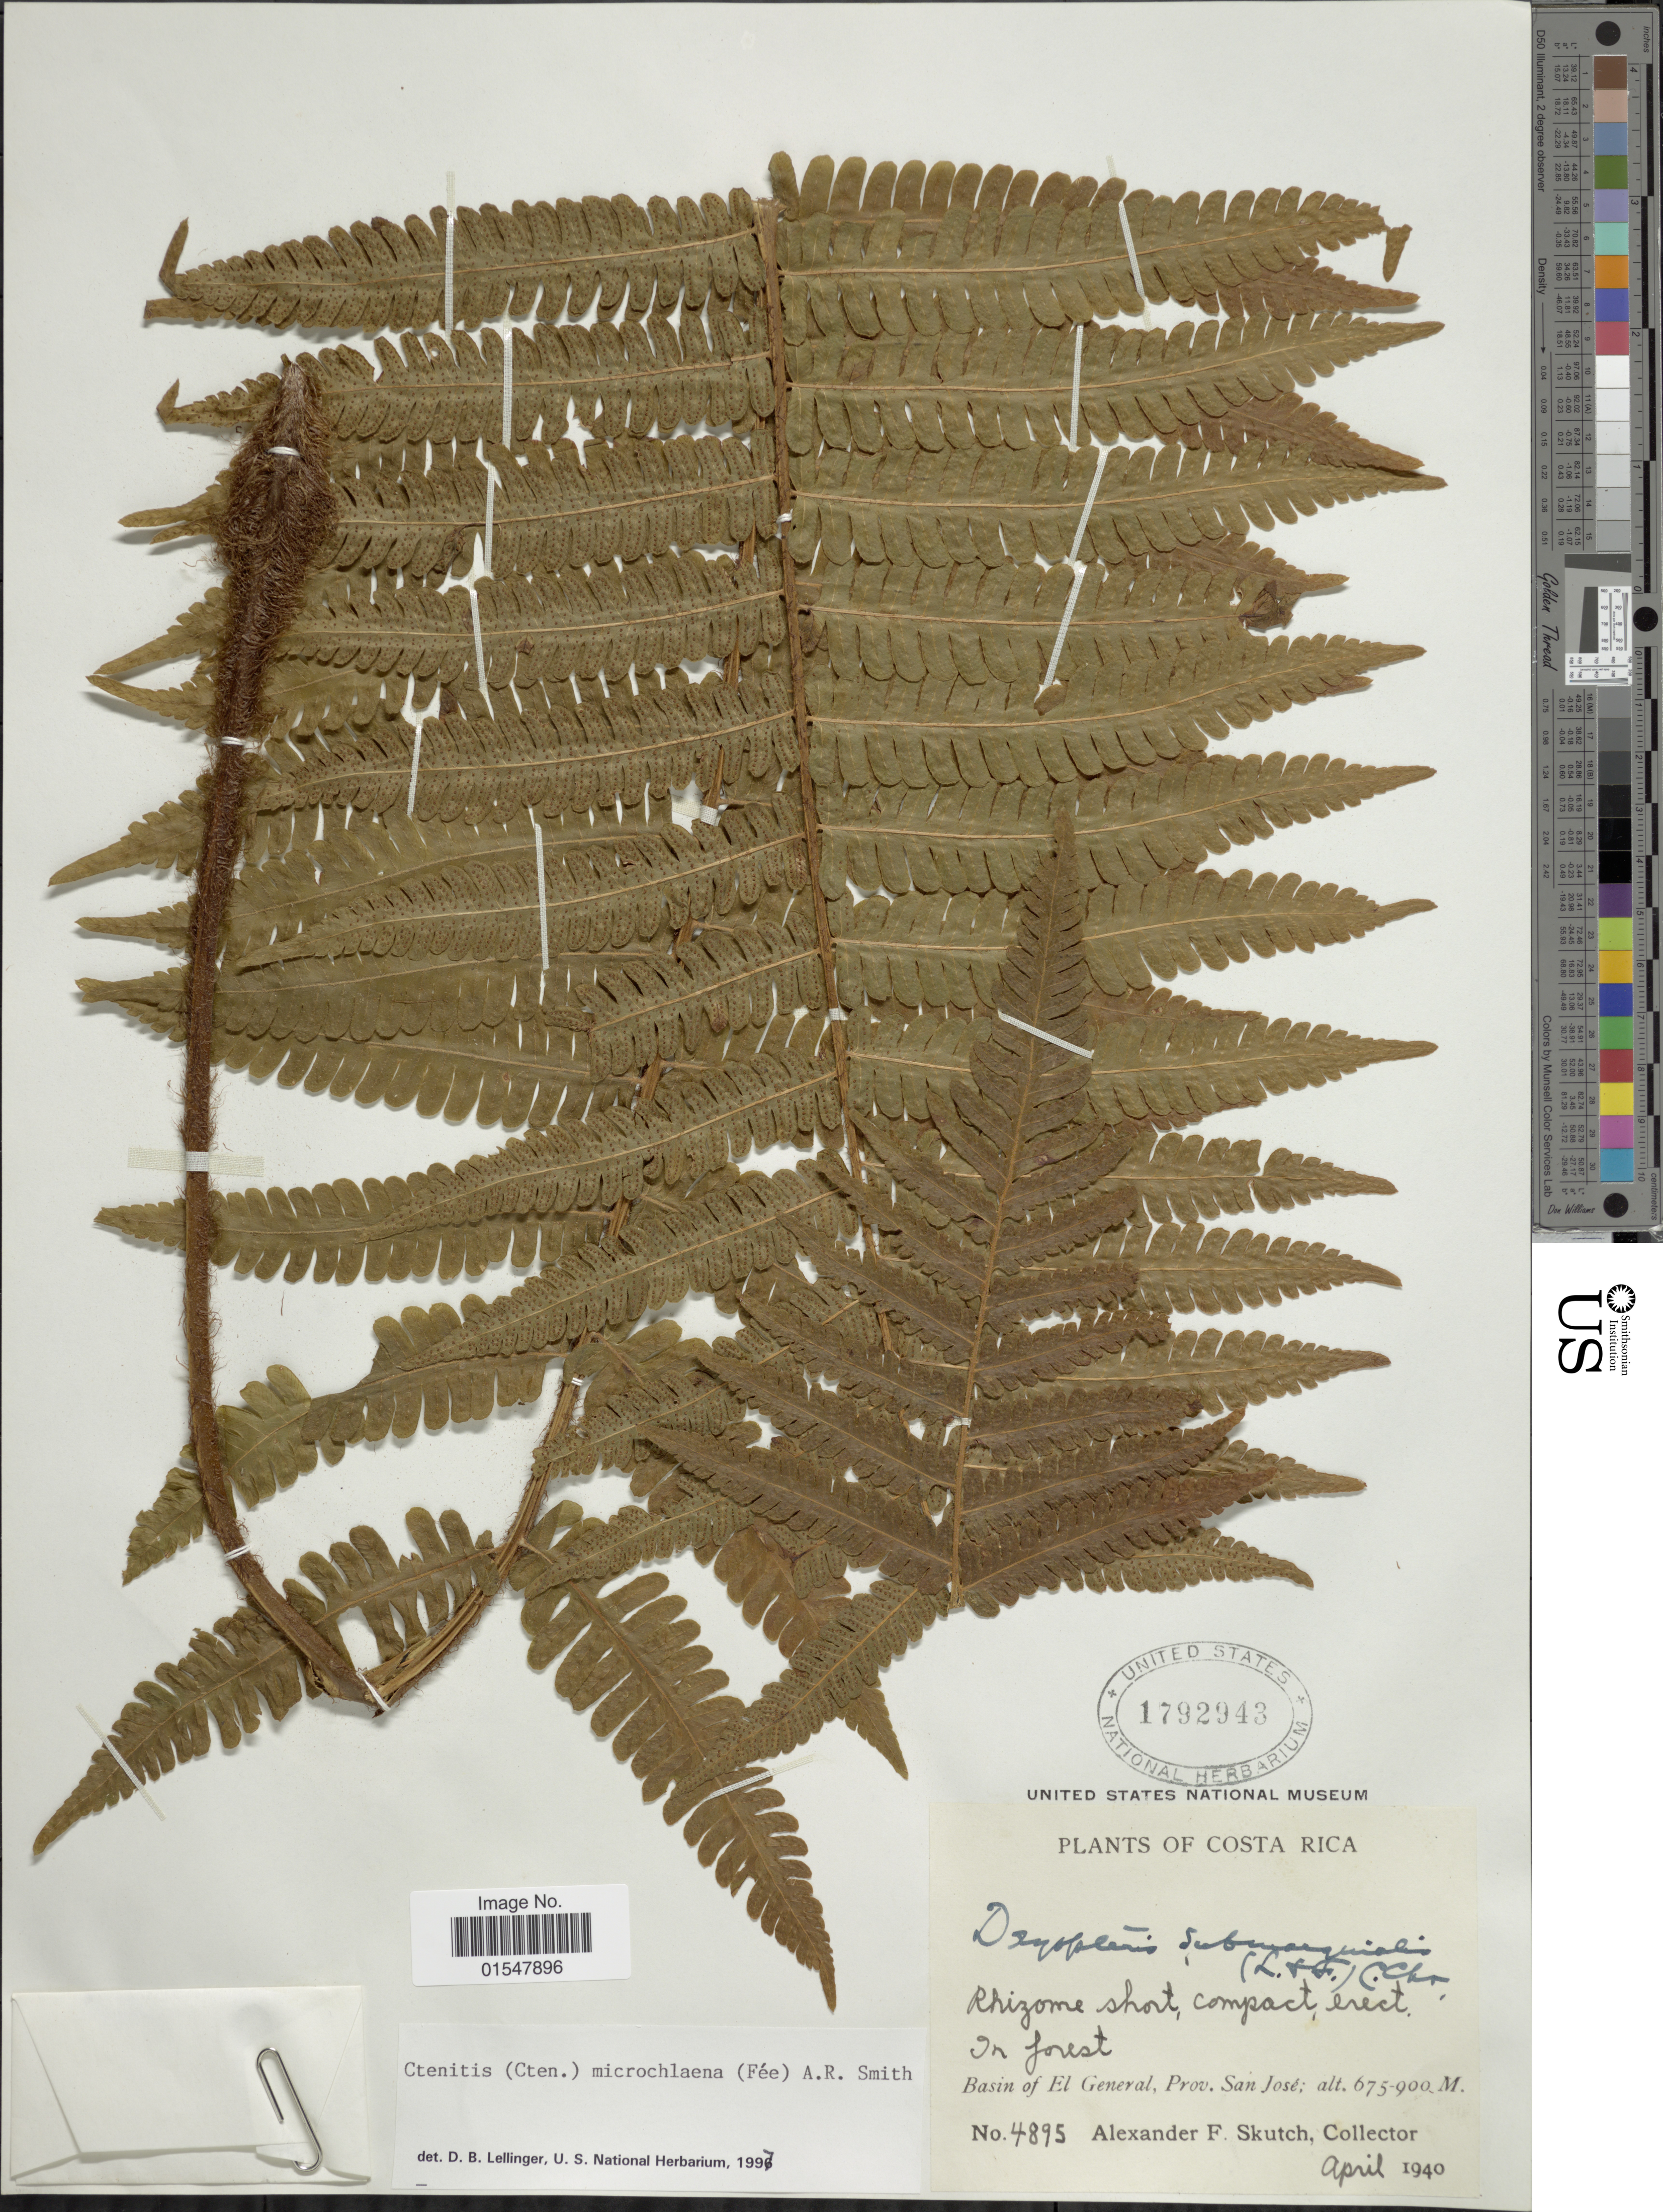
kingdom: Plantae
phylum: Tracheophyta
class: Polypodiopsida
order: Polypodiales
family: Dryopteridaceae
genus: Ctenitis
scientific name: Ctenitis microchlaena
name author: (Fée) Stolze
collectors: A. F. Skutch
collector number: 4895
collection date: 1940-04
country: Costa Rica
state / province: San José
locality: Costa Rica, Basin of El General, prov. San José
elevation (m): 675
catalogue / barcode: US 1792943